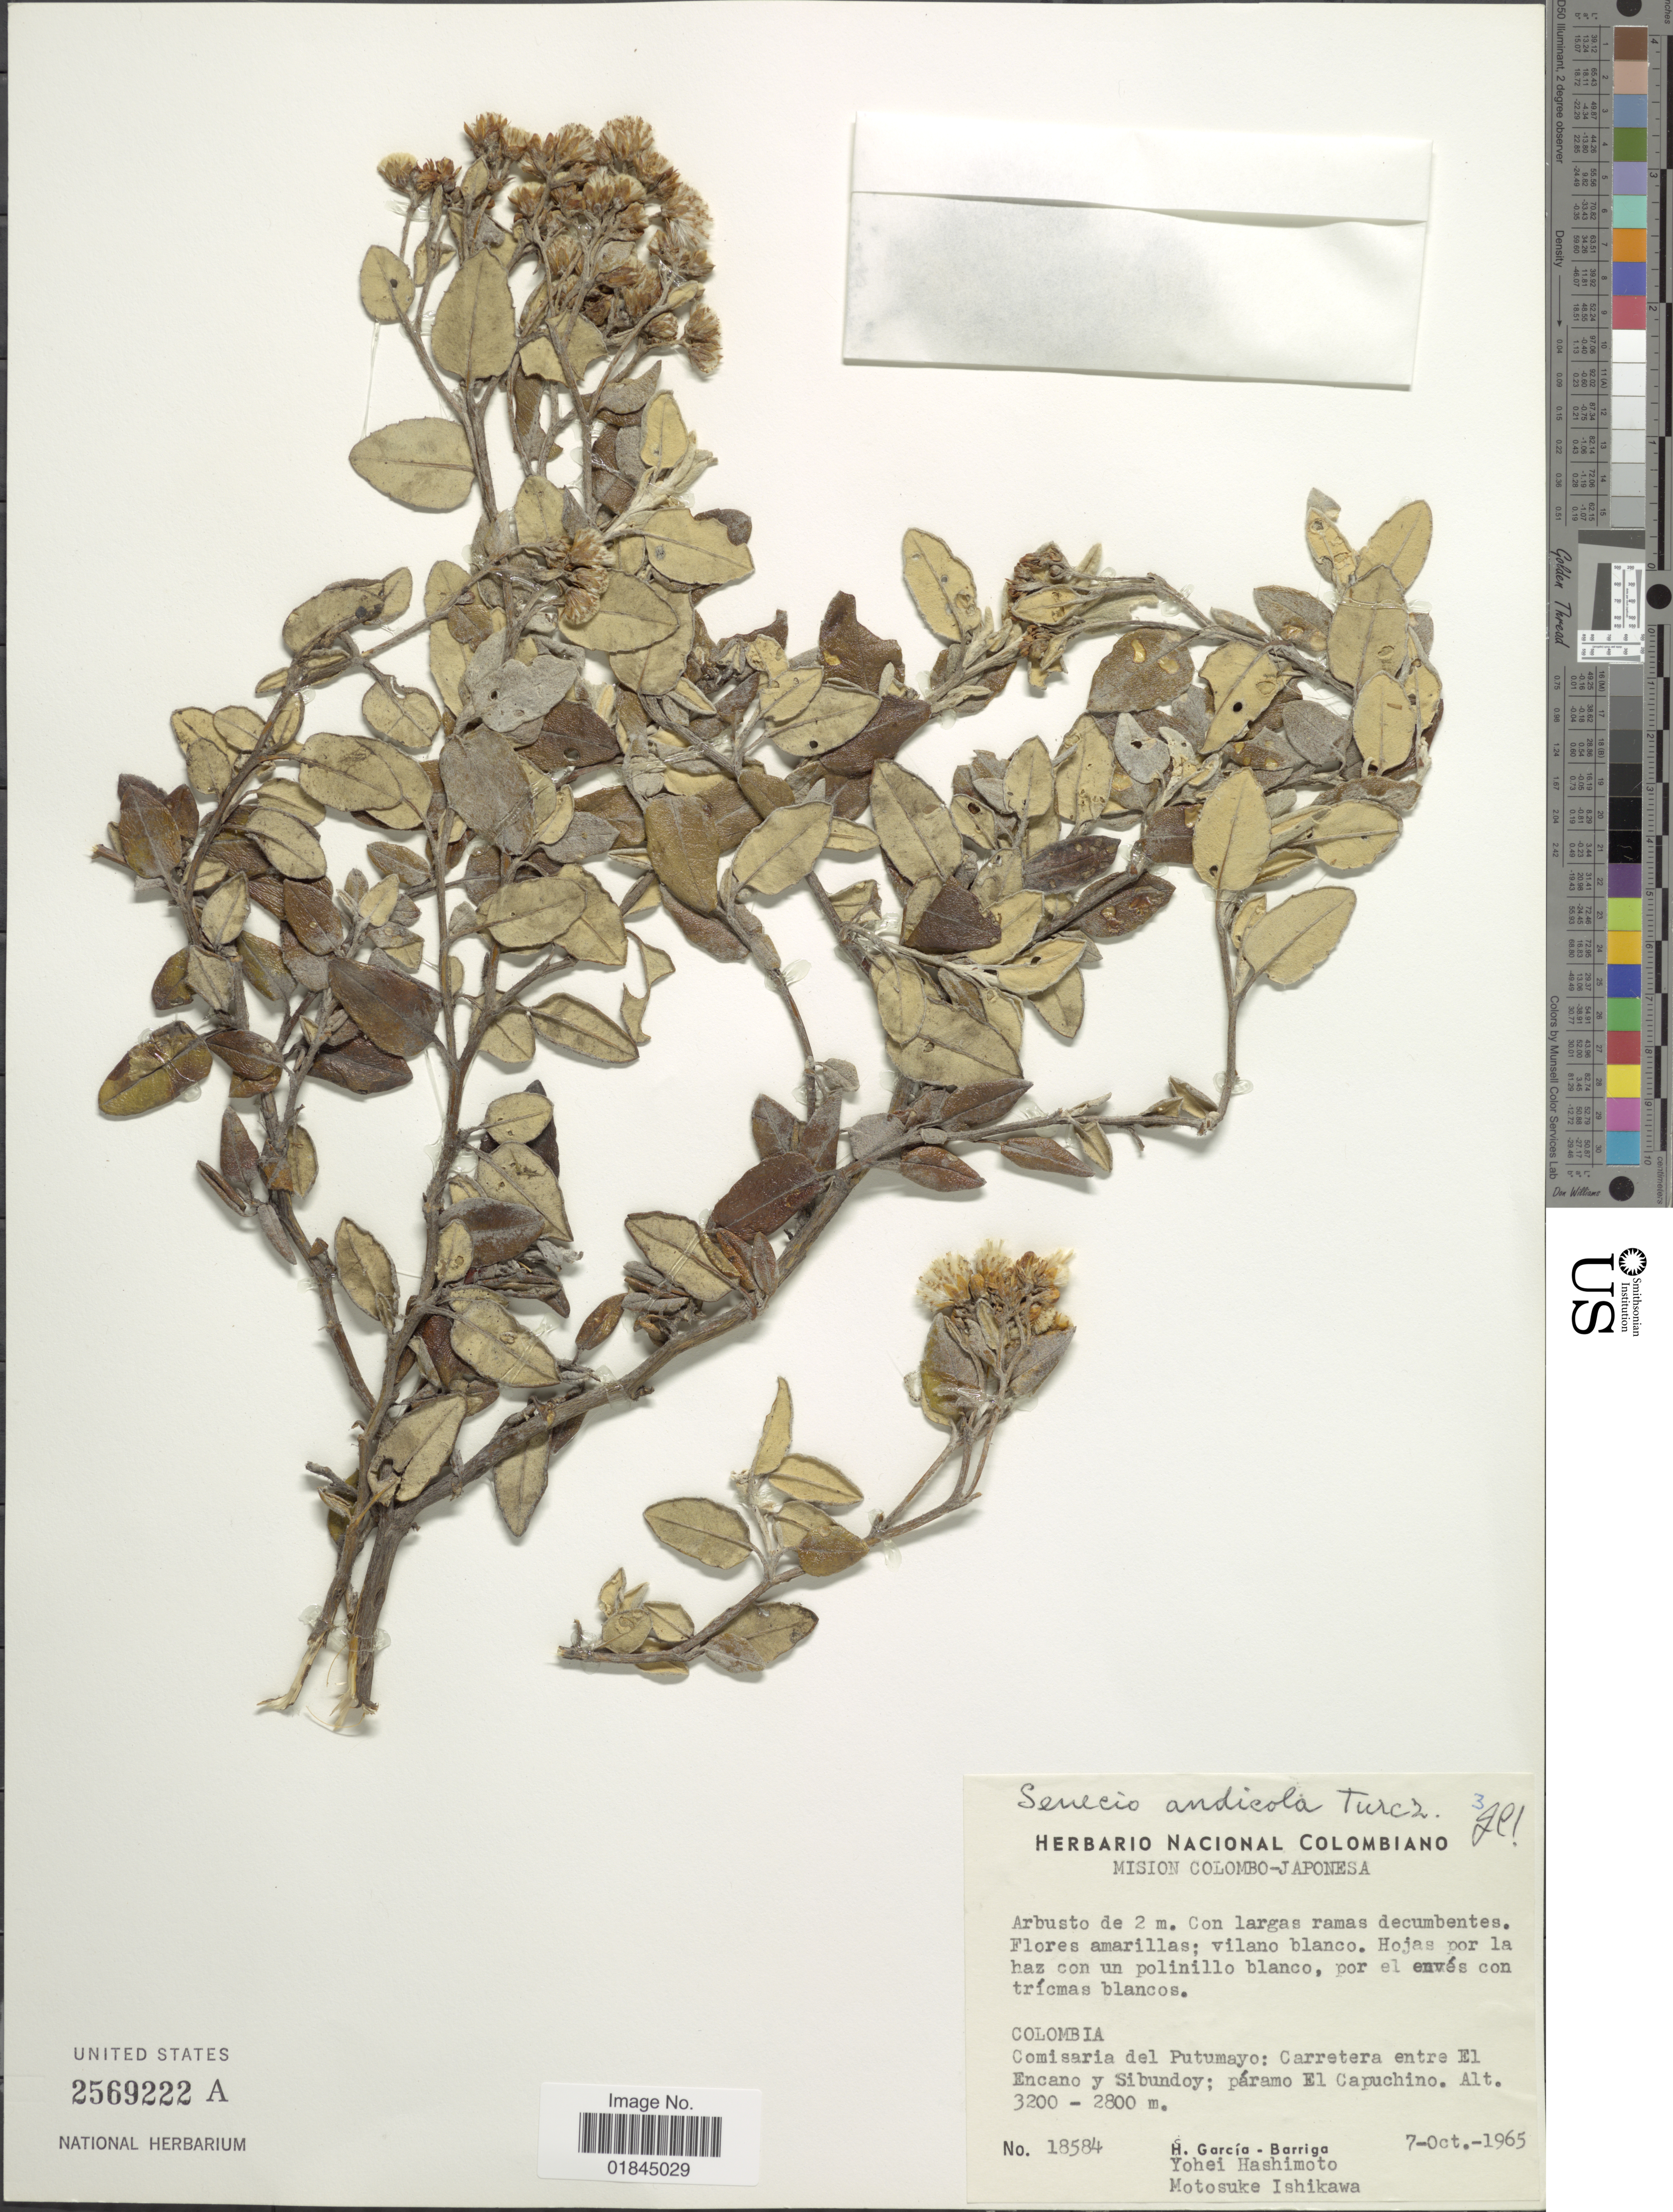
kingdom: Plantae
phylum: Tracheophyta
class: Magnoliopsida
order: Asterales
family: Asteraceae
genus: Pentacalia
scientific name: Pentacalia andicola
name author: (Turcz.) Cuatrec.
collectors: H. García Barriga, Y. Hashimoto & M. Ishikawa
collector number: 18584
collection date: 1965-10-07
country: Colombia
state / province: Putumayo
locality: Carretera entre El Encano y Sibundoy; paramo El Capuchino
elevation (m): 2800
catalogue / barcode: US 2569222A